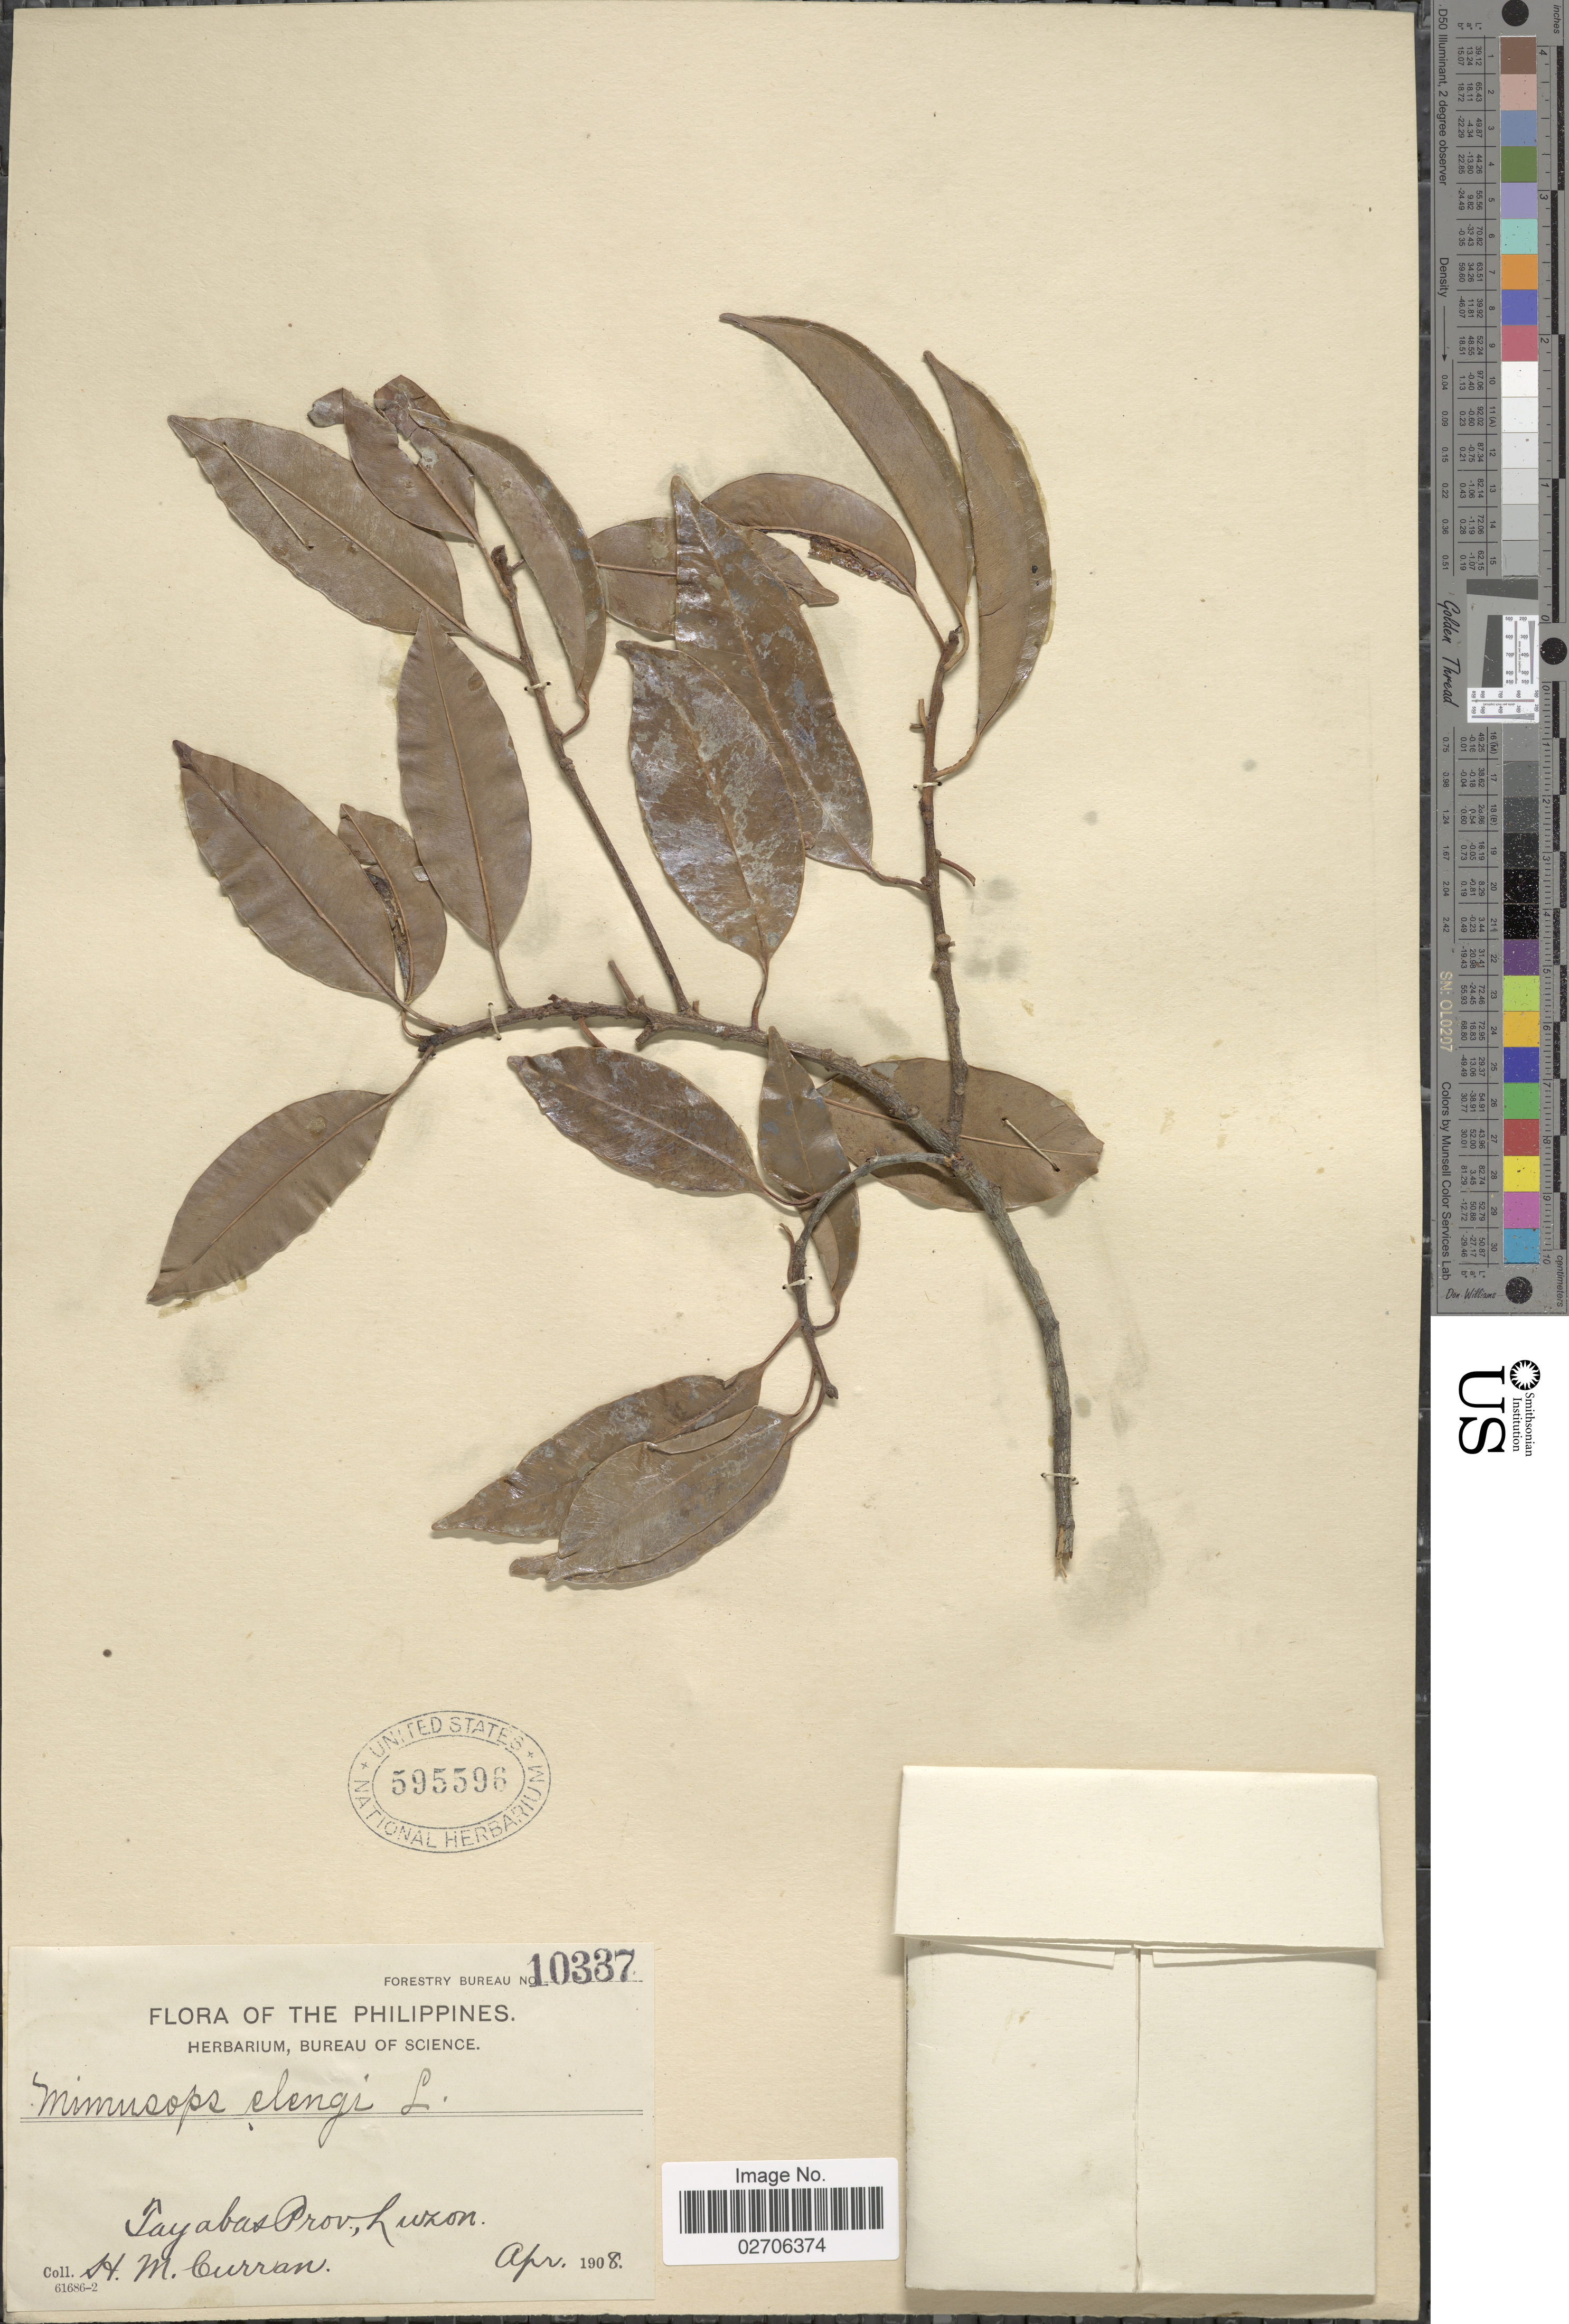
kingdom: Plantae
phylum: Tracheophyta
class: Magnoliopsida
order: Ericales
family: Sapotaceae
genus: Mimusops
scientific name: Mimusops djave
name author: Engl.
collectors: H. M. Curran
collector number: Forestry Bureau 10337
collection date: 1908-04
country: Philippines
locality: Tayabas, Prov. Luzon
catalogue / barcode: US 595596